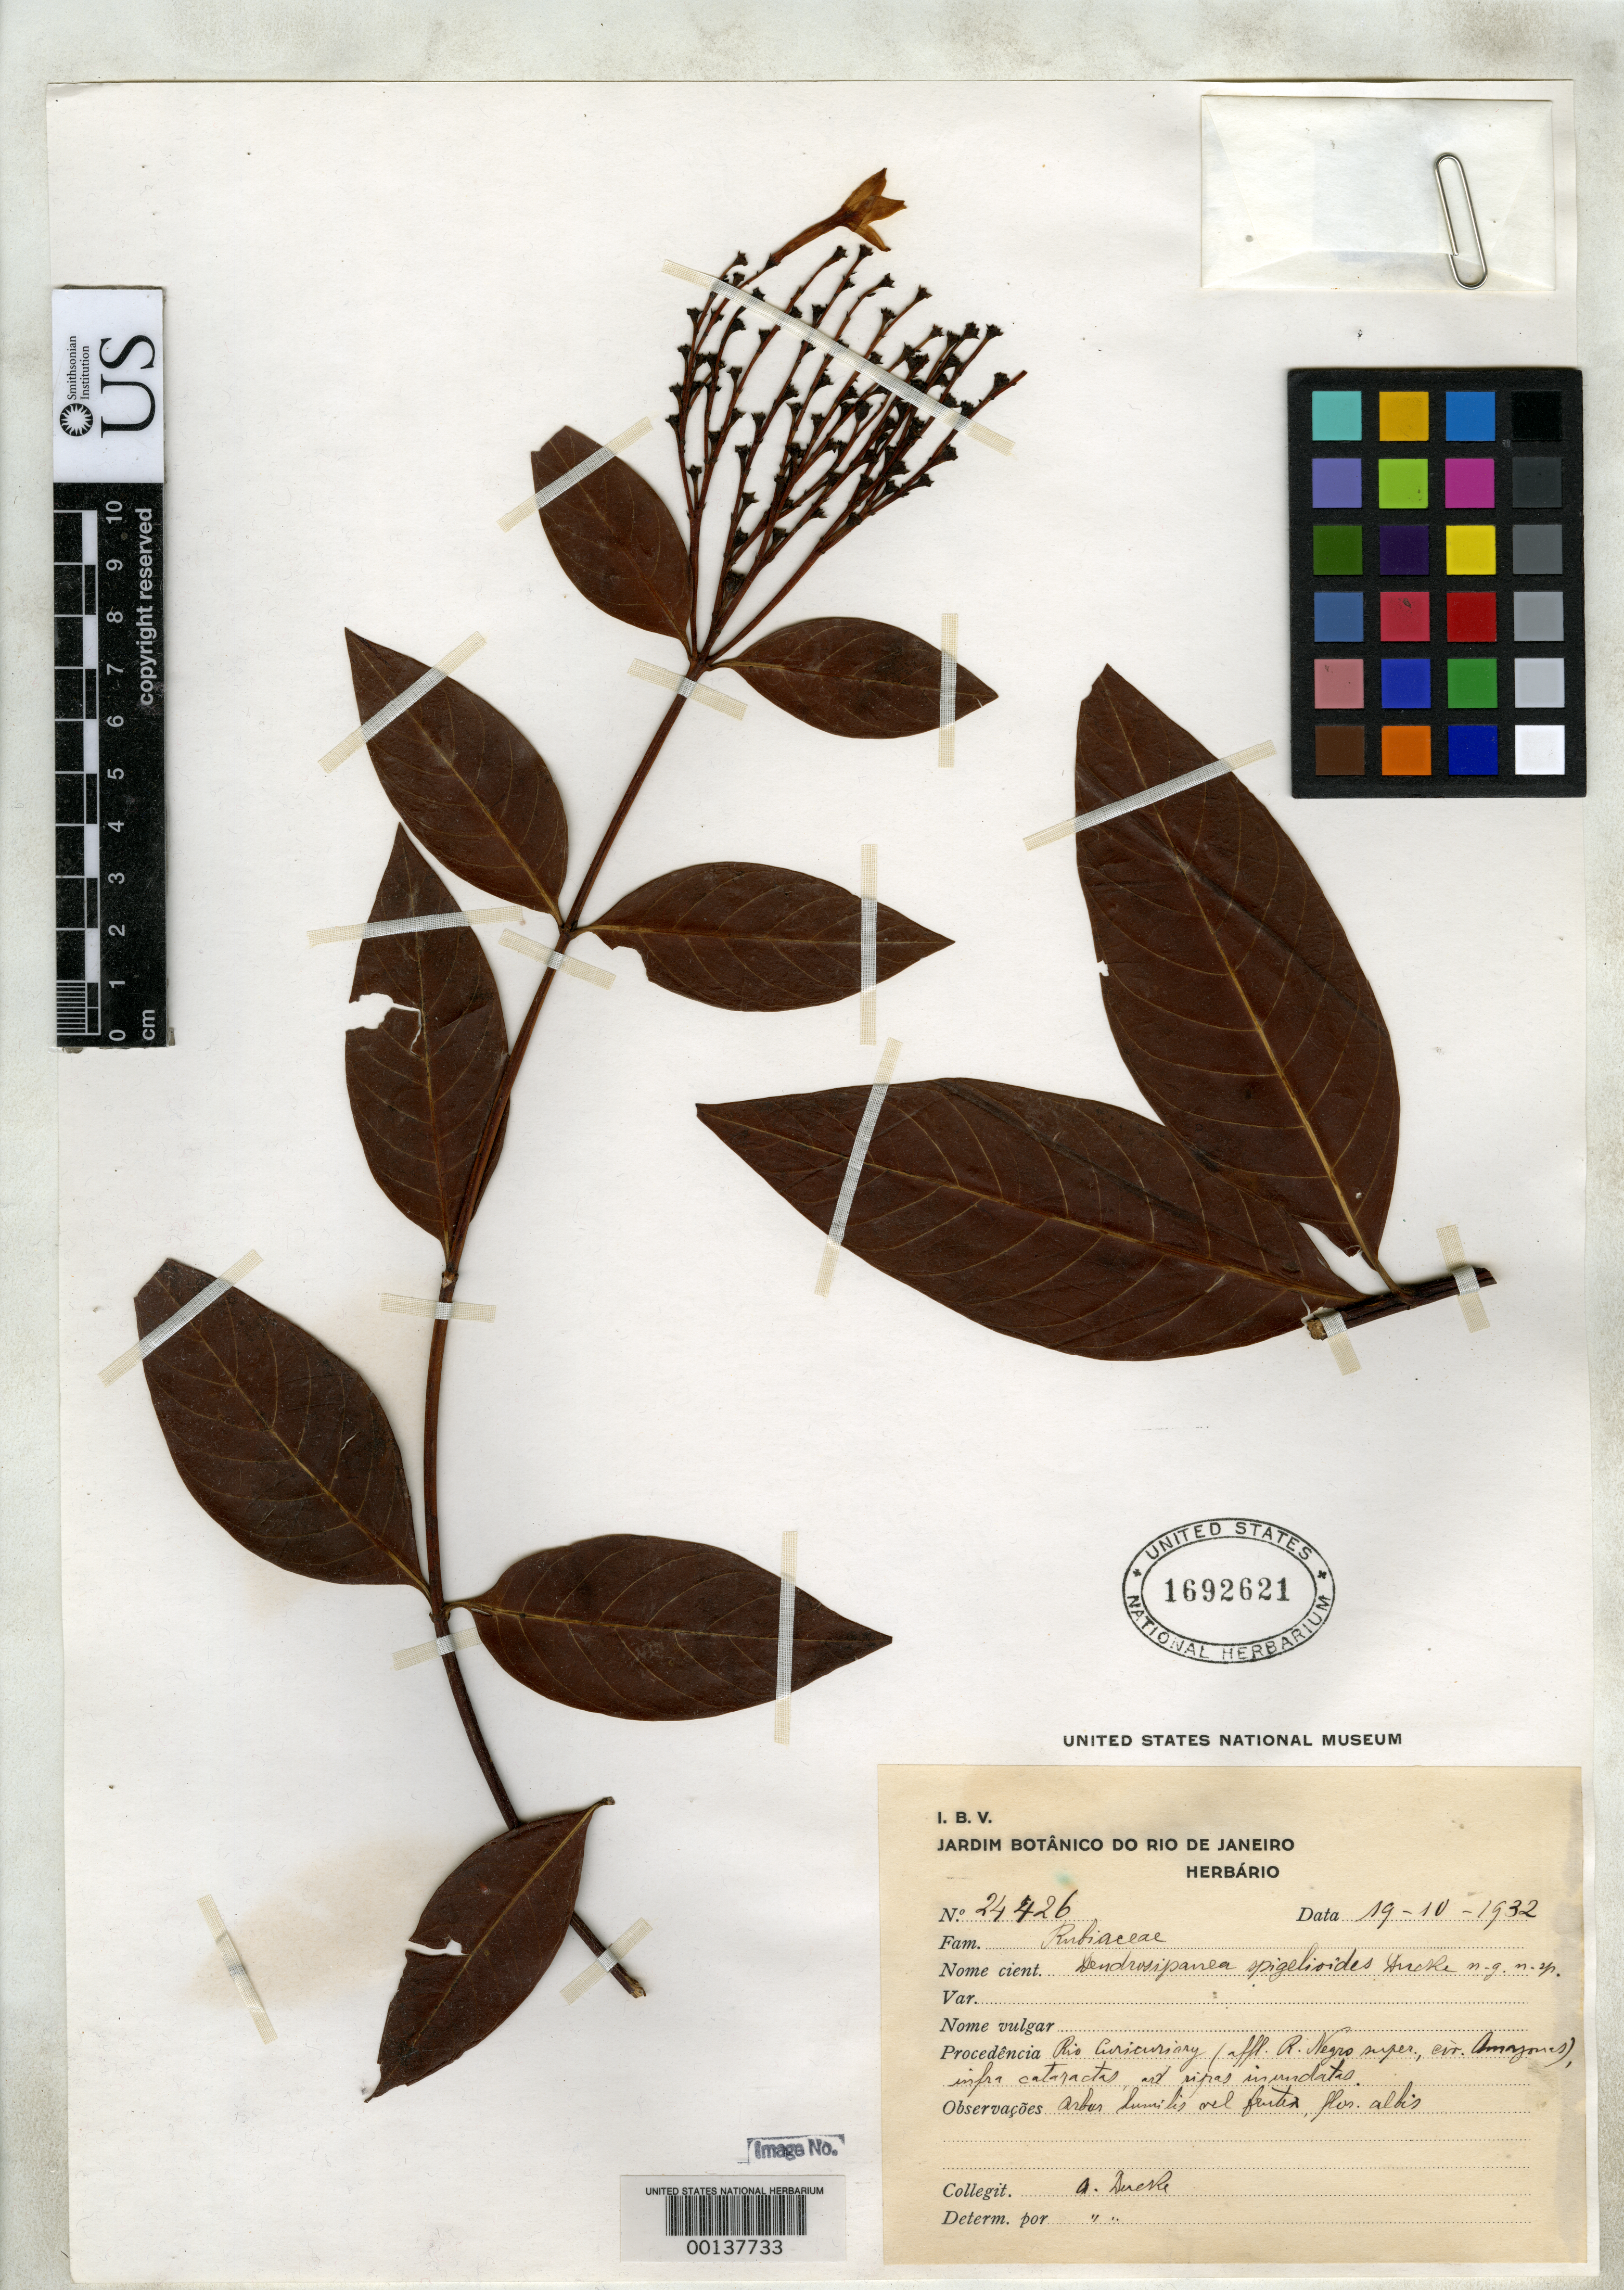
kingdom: Plantae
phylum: Tracheophyta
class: Magnoliopsida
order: Gentianales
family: Rubiaceae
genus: Dendrosipanea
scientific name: Dendrosipanea spigelioides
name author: Ducke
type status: Isotype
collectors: A. Ducke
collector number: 24426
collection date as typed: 19 Oct 1932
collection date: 1932-10-19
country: Brazil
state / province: Amazonas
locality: Curicuriary, Rio Negro.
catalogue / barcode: US 1692621